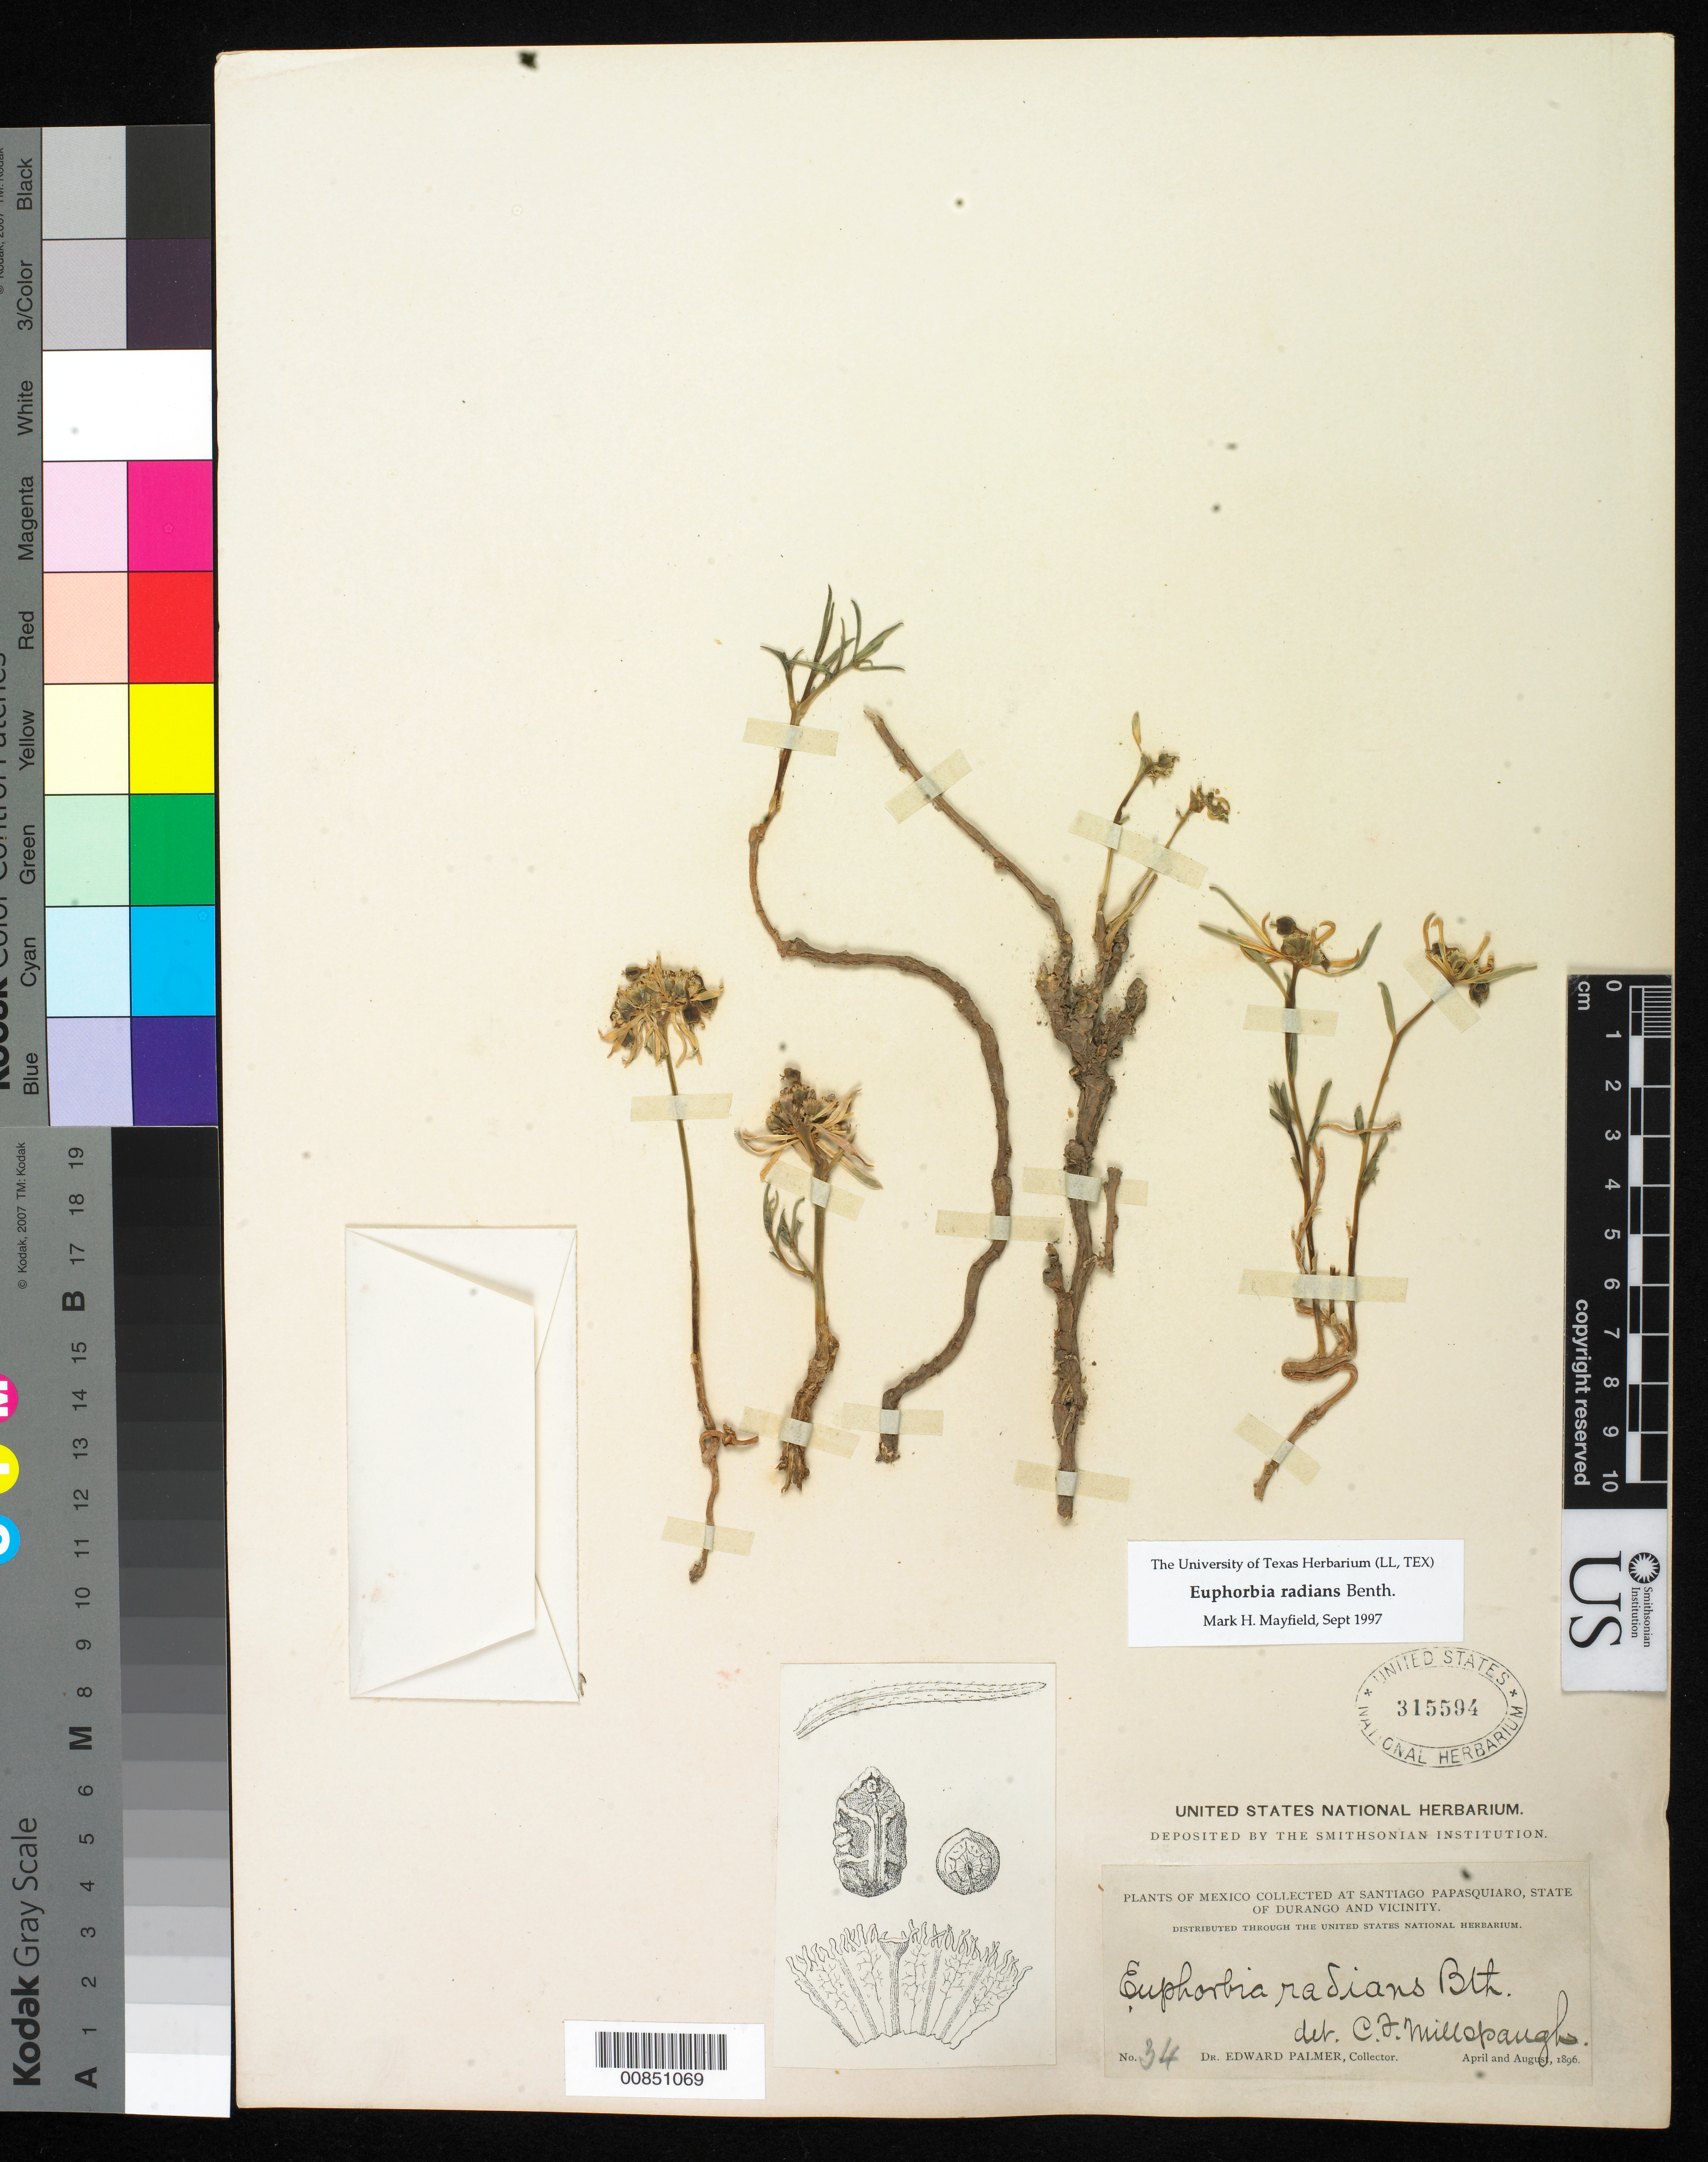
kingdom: Plantae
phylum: Tracheophyta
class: Magnoliopsida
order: Malpighiales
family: Euphorbiaceae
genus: Euphorbia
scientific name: Euphorbia radians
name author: Benth.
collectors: E. Palmer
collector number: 34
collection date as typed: Apr 1896 to -- Aug 1896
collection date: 1896-04/1896-08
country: Mexico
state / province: Durango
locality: Santiago Papasquiaro, Durango and vicinity.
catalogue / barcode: US 315594